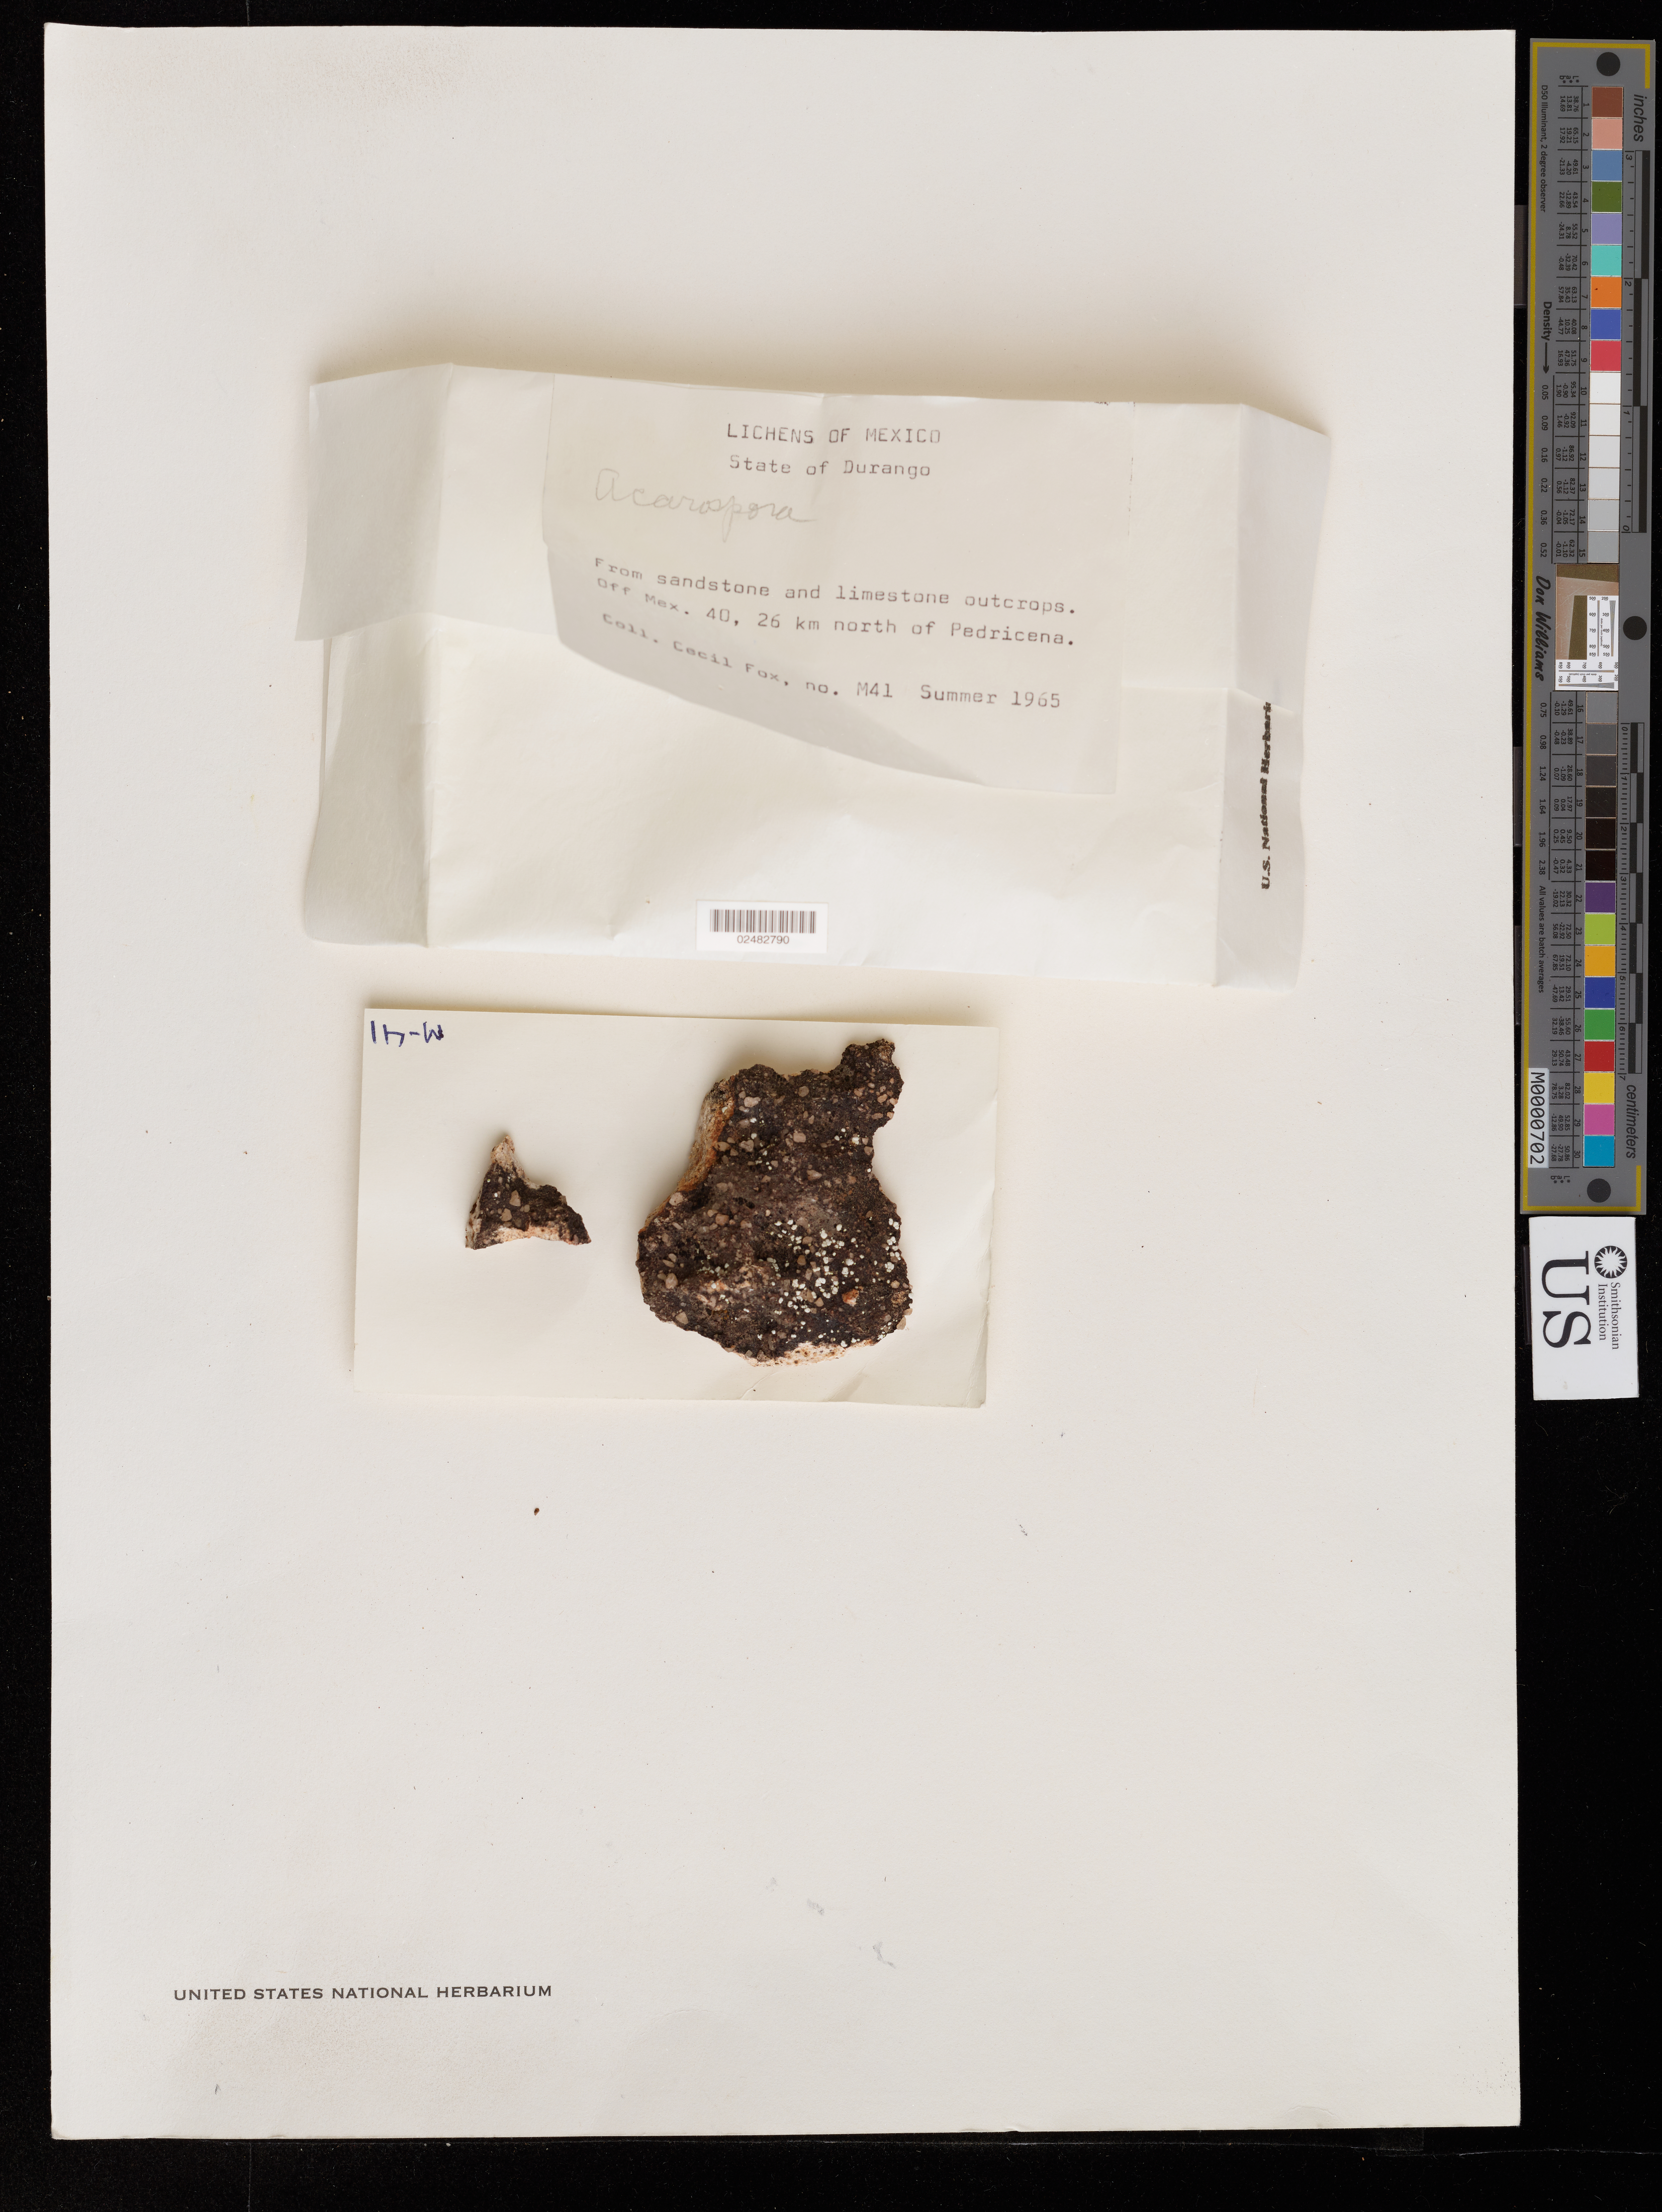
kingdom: Fungi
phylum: Ascomycota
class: Lecanoromycetes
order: Acarosporales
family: Acarosporaceae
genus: Acarospora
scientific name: Acarospora sp.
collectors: C. Fox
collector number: M41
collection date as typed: Sum 1965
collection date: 1965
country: Mexico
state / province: Durango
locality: Off Mex 40, 26 km north of Pedricena